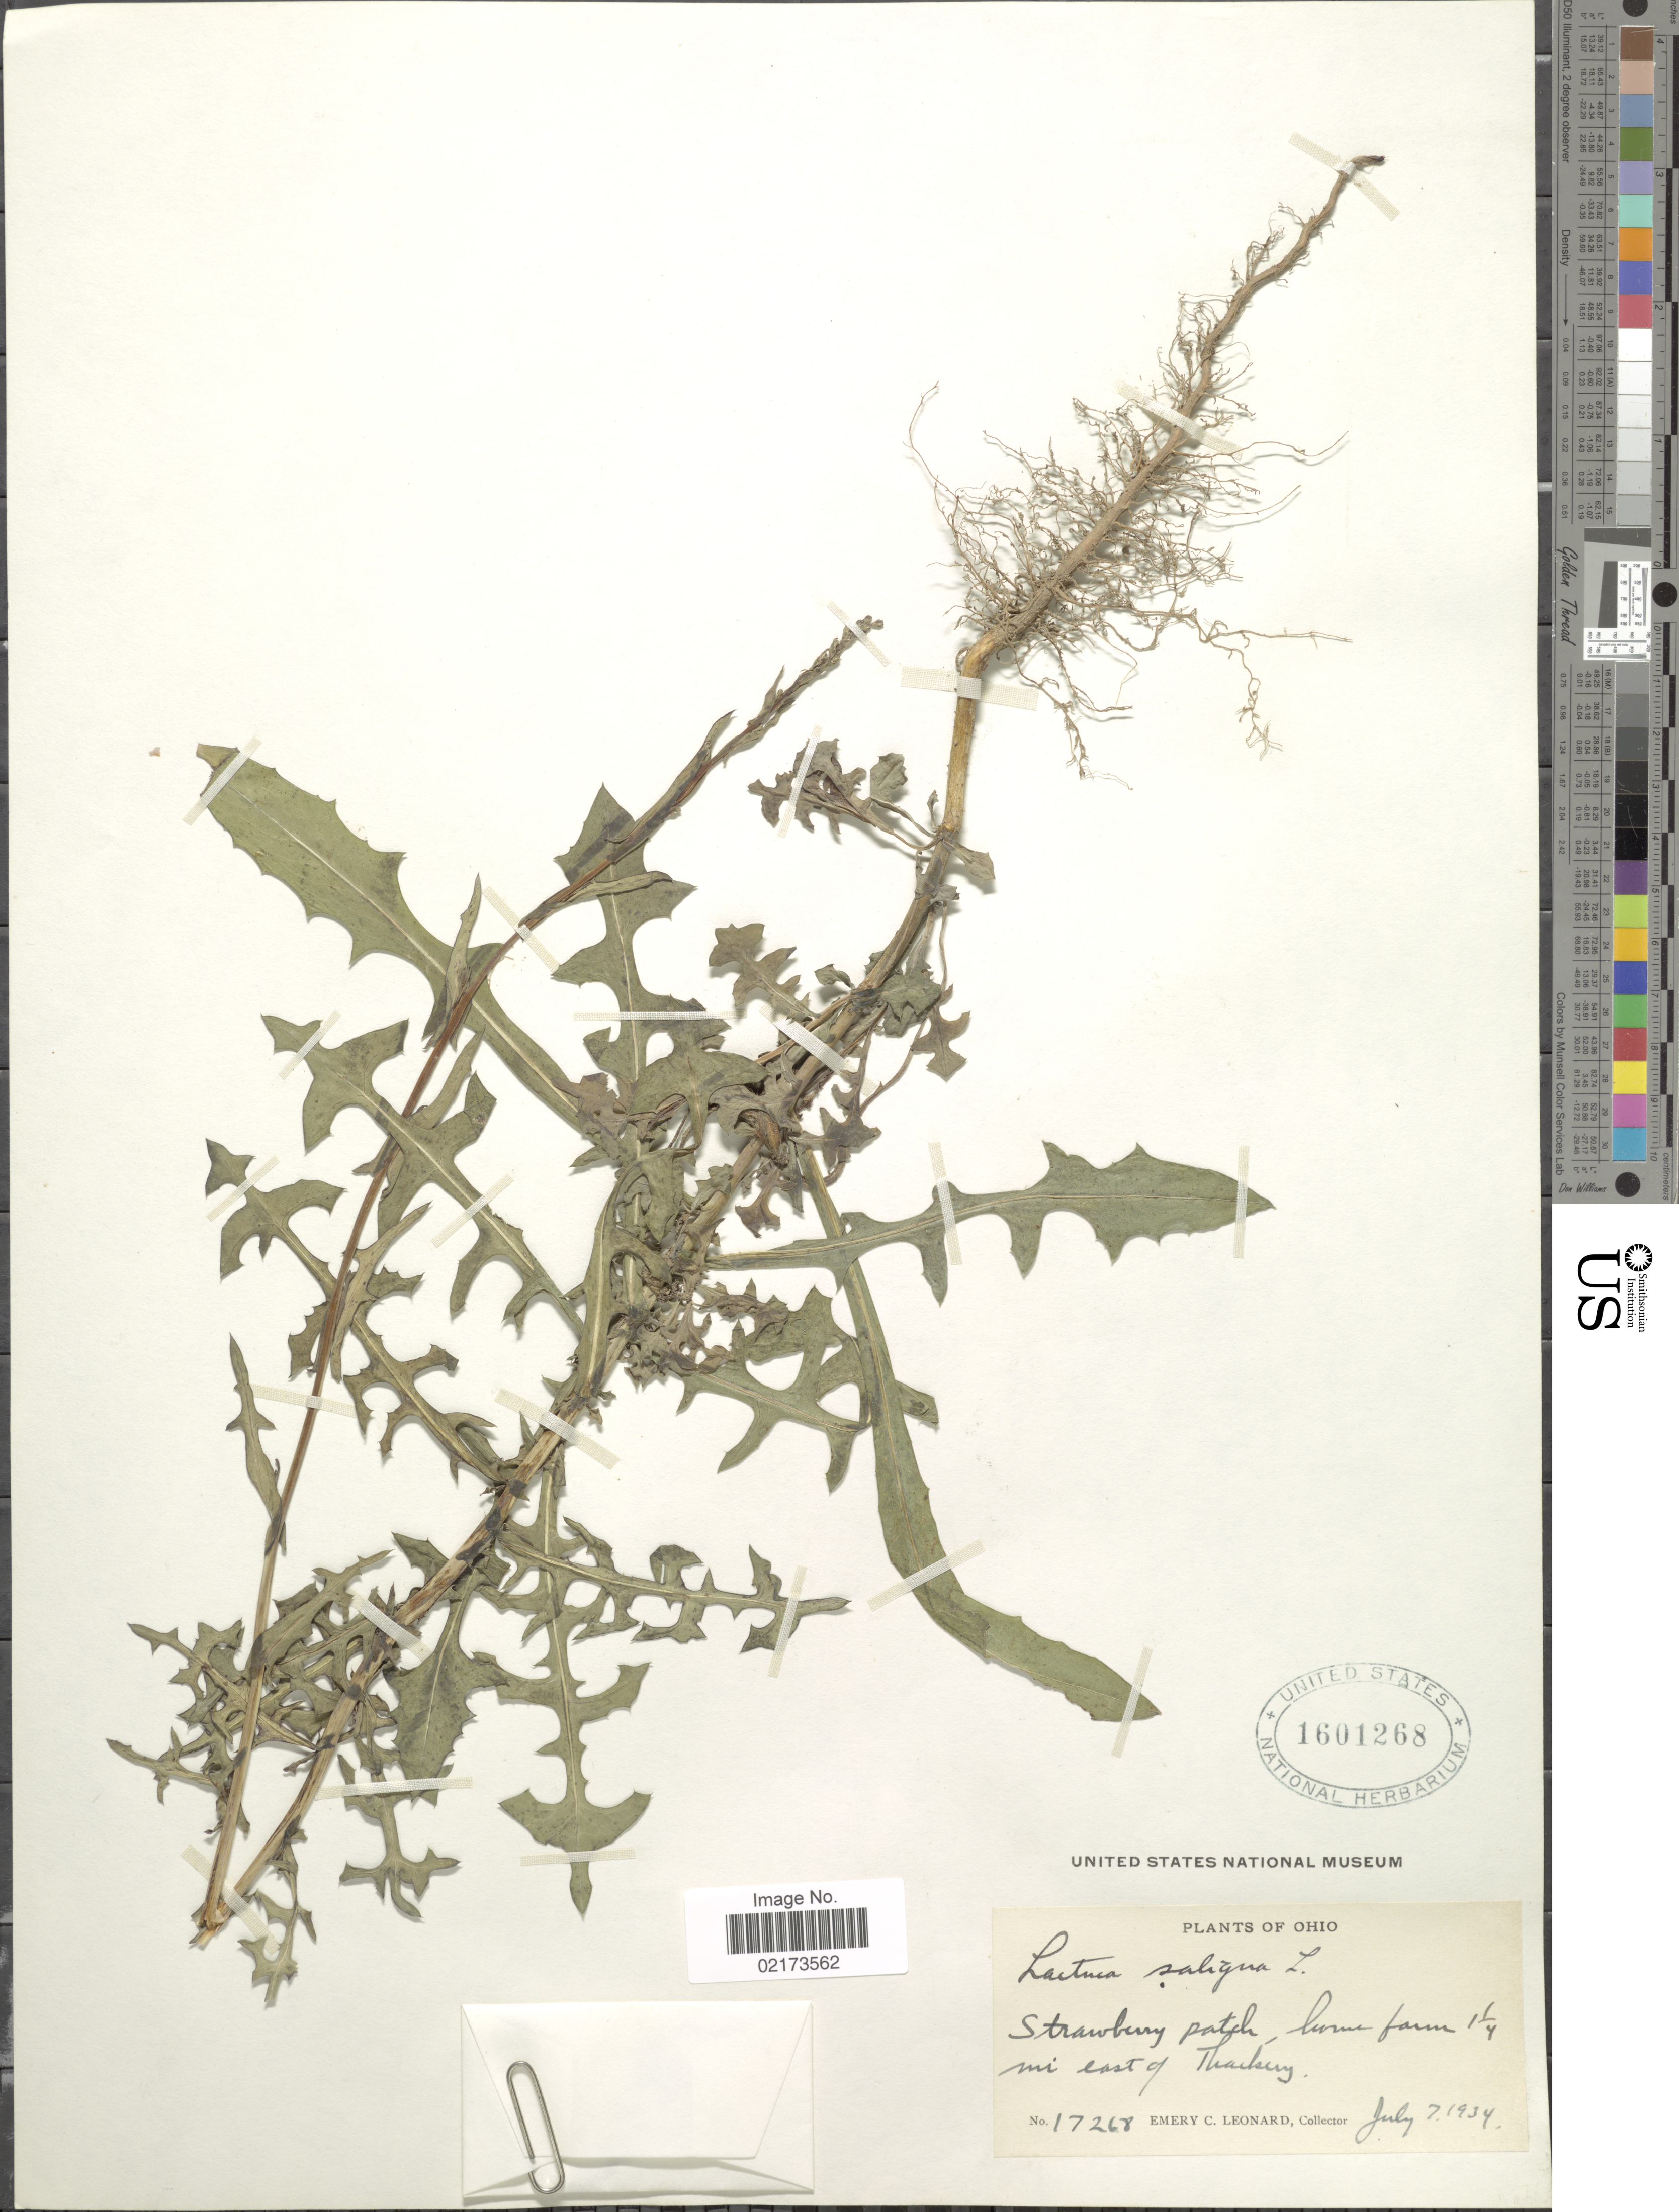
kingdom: Plantae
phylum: Tracheophyta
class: Magnoliopsida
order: Asterales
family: Asteraceae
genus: Lactuca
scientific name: Lactuca saligna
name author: L.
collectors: E. C. Leonard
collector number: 17268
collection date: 1934-07-07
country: United States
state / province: Ohio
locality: Strawberry patch, 1 1/4 mi east of Thackery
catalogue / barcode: US 1601268